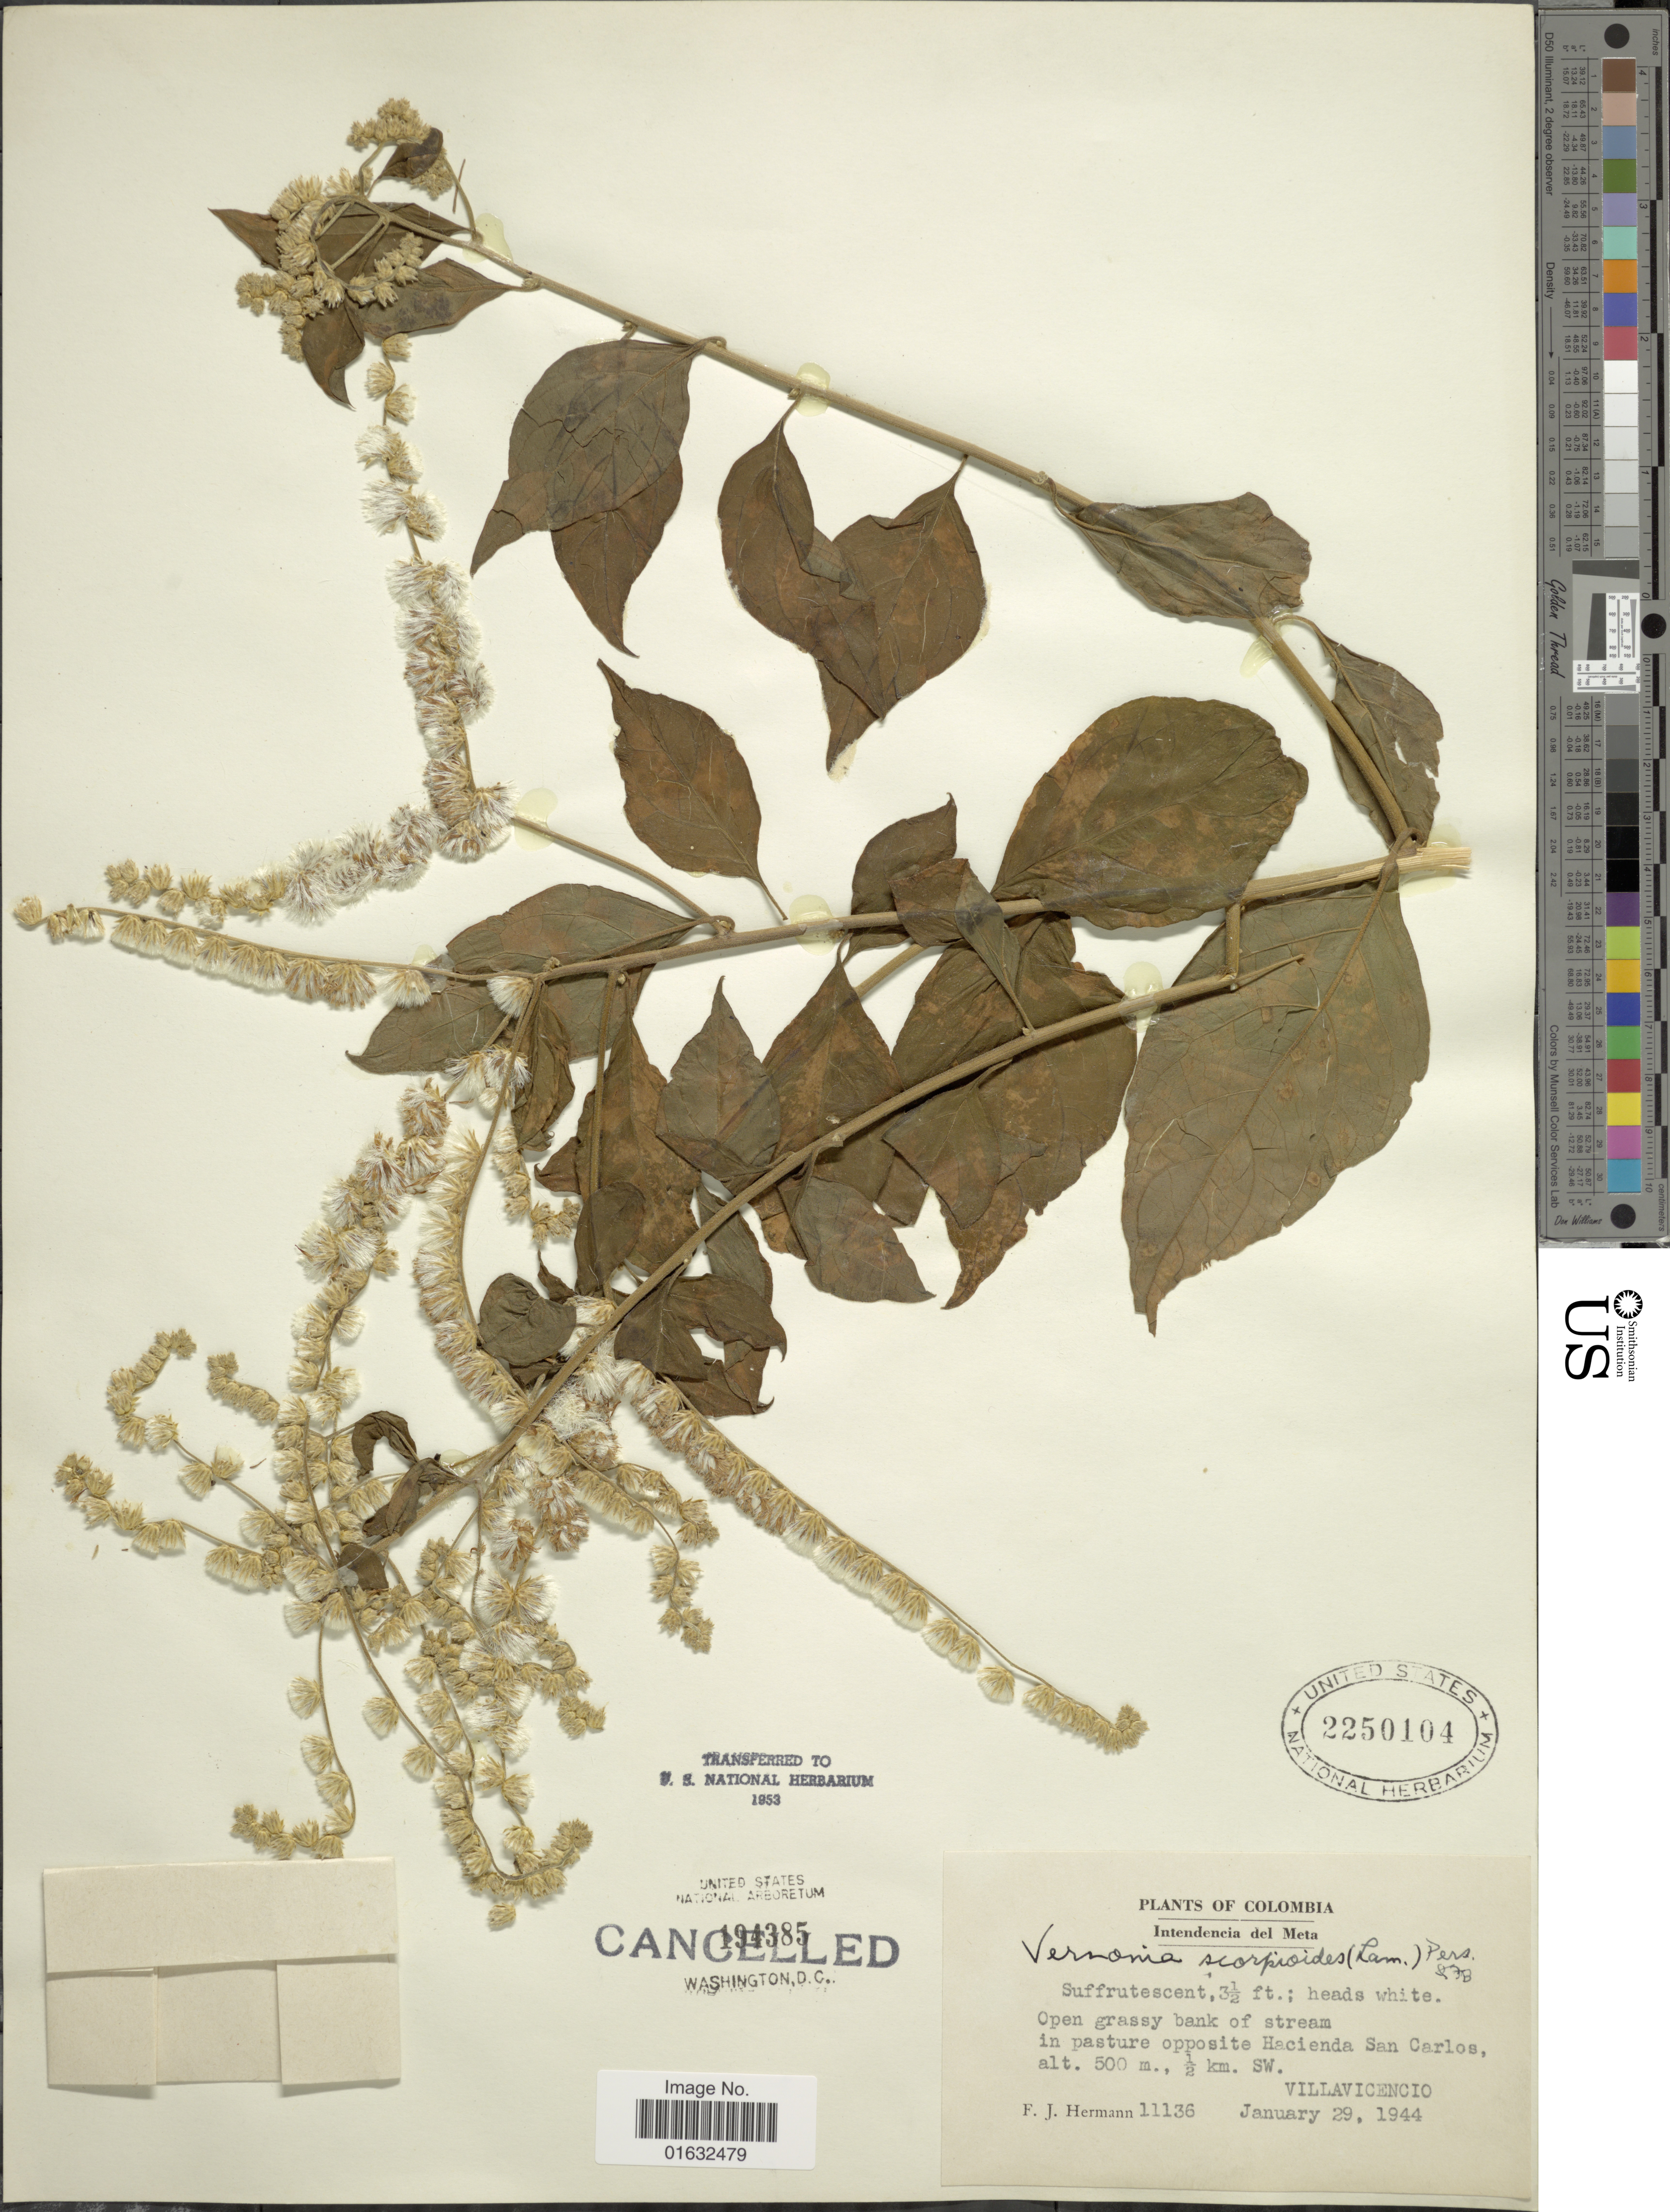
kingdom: Plantae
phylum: Tracheophyta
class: Magnoliopsida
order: Asterales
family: Asteraceae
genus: Cyrtocymura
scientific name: Cyrtocymura scorpioides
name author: (Lam.) H. Rob.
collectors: F. J. Hermann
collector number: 11136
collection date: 1944-01-29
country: Colombia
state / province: Meta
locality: Intendencia del Meta, open grassy bank of stream in pasture opposite Hacienda San Carlos, ½ km. SW. Villavicencio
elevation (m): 500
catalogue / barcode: US 2250104